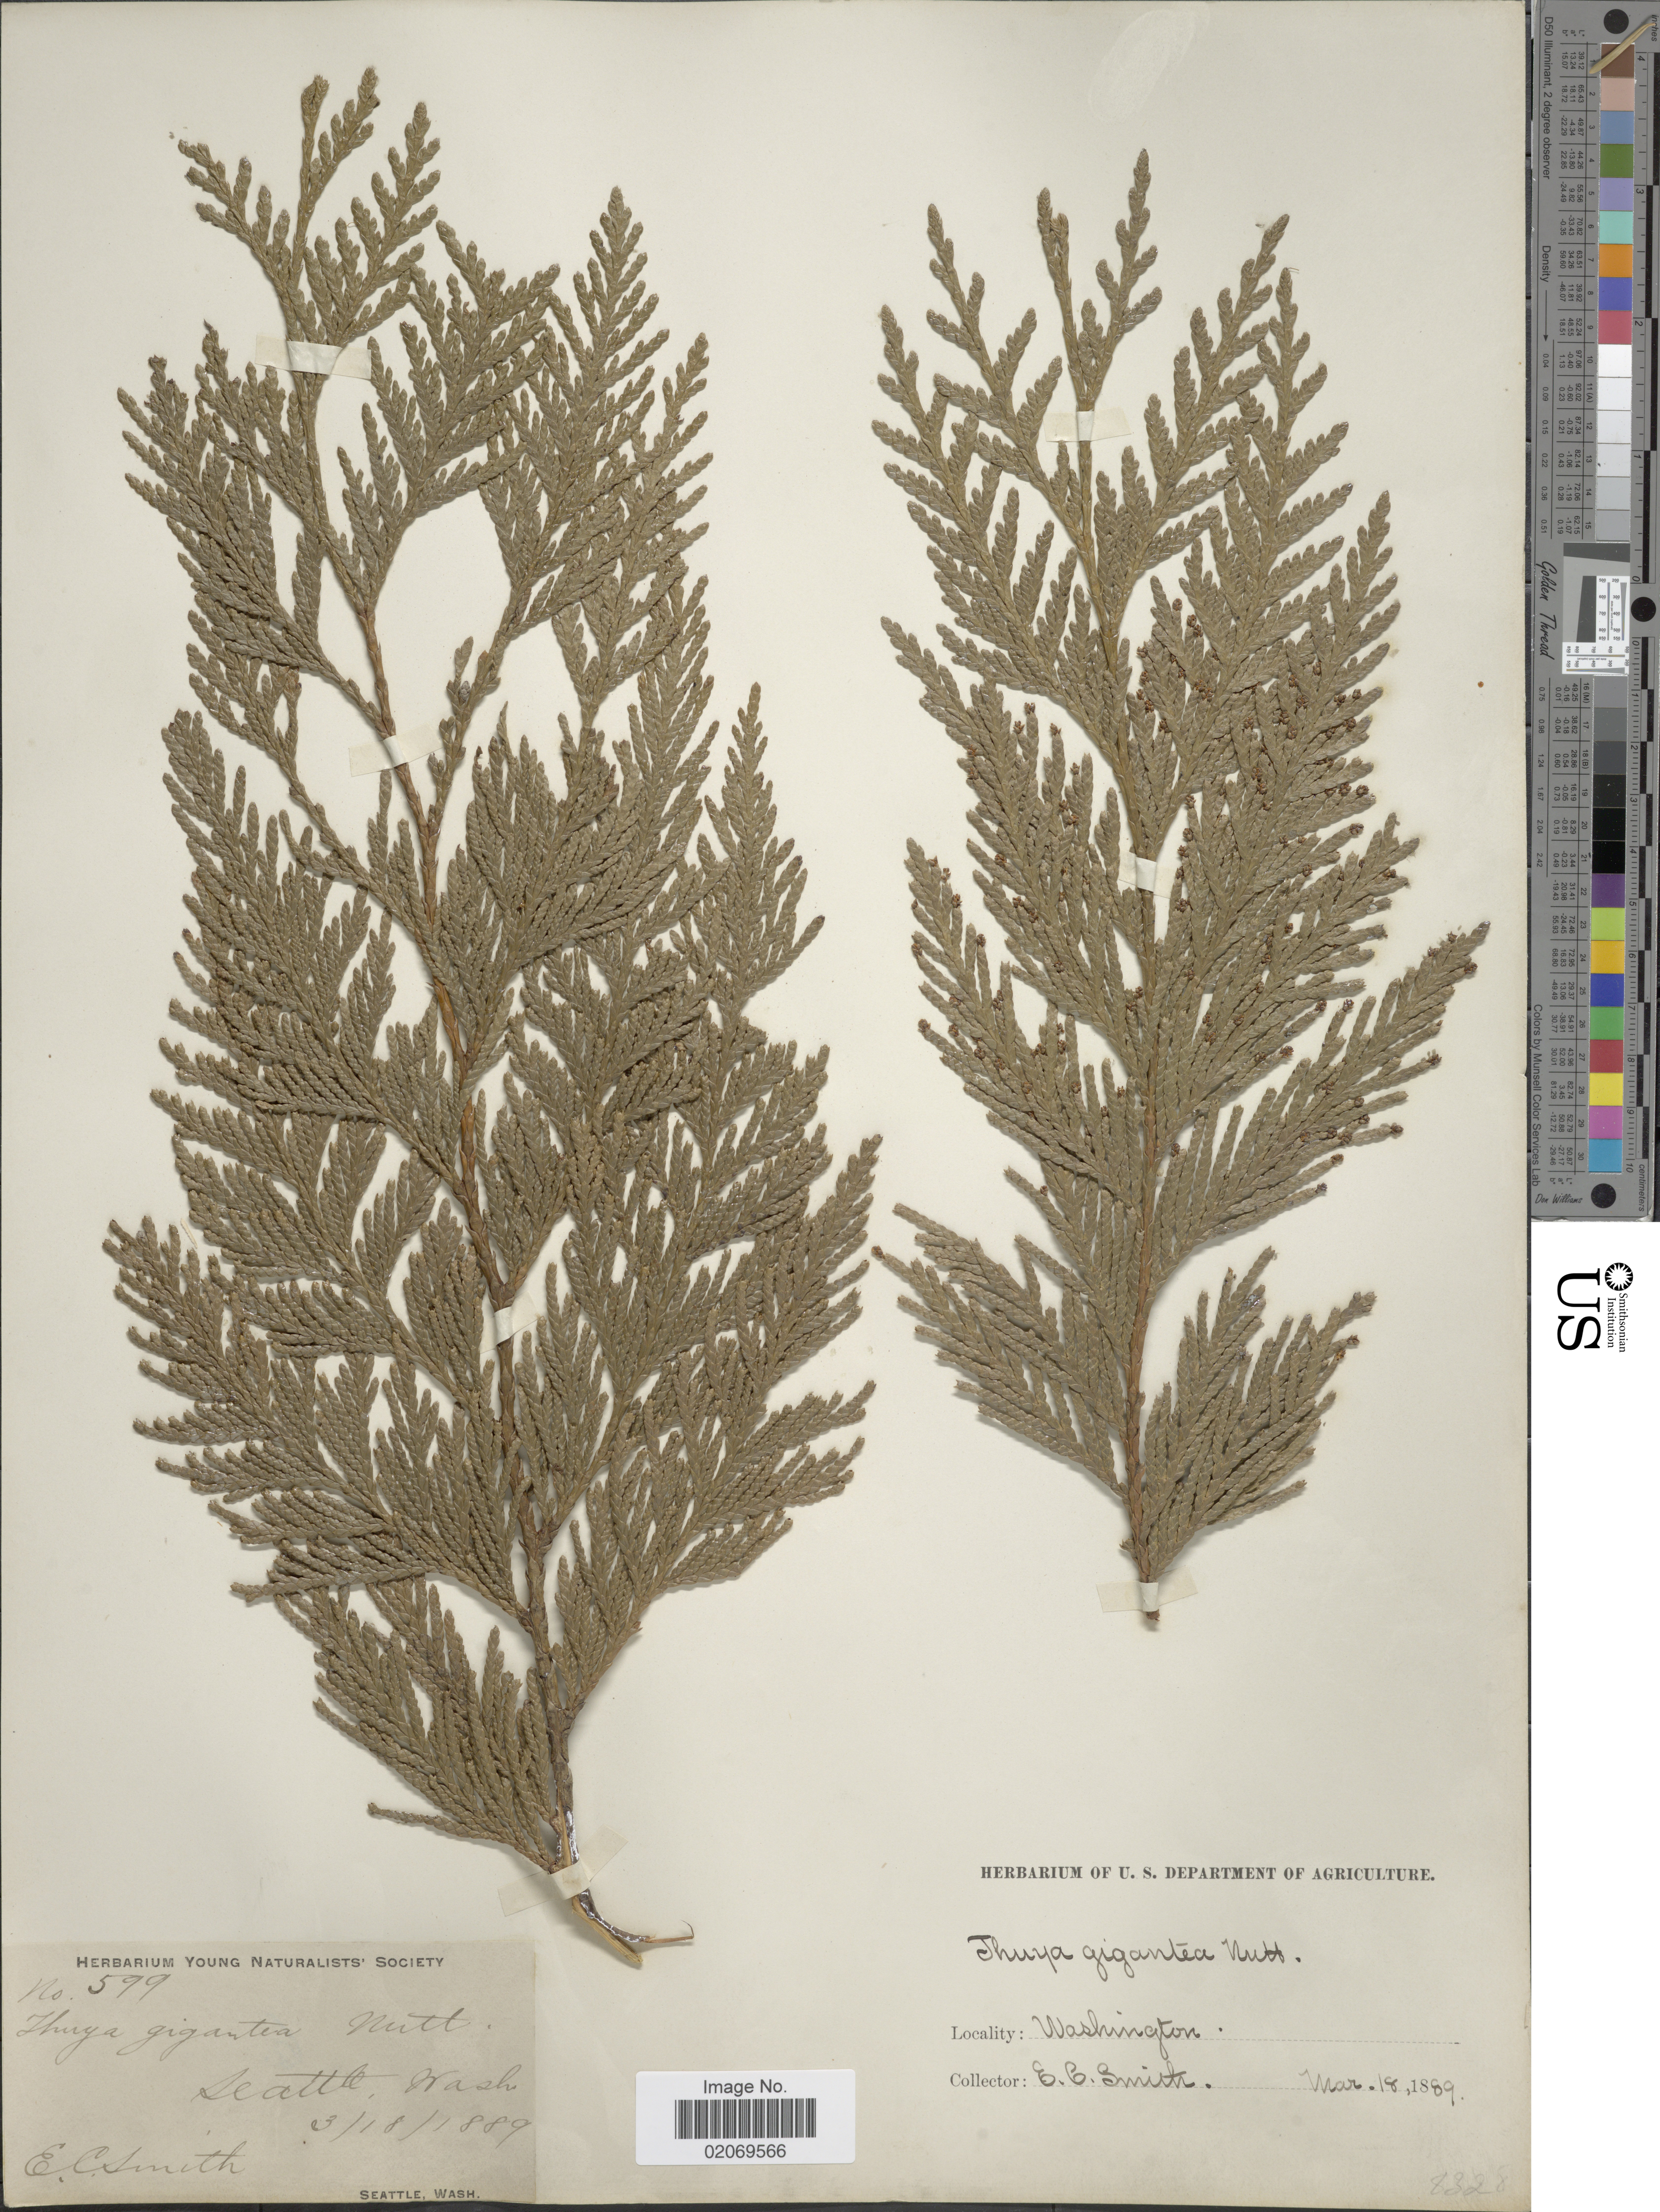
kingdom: Plantae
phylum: Tracheophyta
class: Pinopsida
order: Pinales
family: Cupressaceae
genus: Thuja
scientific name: Thuja plicata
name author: Donn & D. Don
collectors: E. Smith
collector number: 599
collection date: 1889-03-18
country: United States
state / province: Washington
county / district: King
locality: Seattle